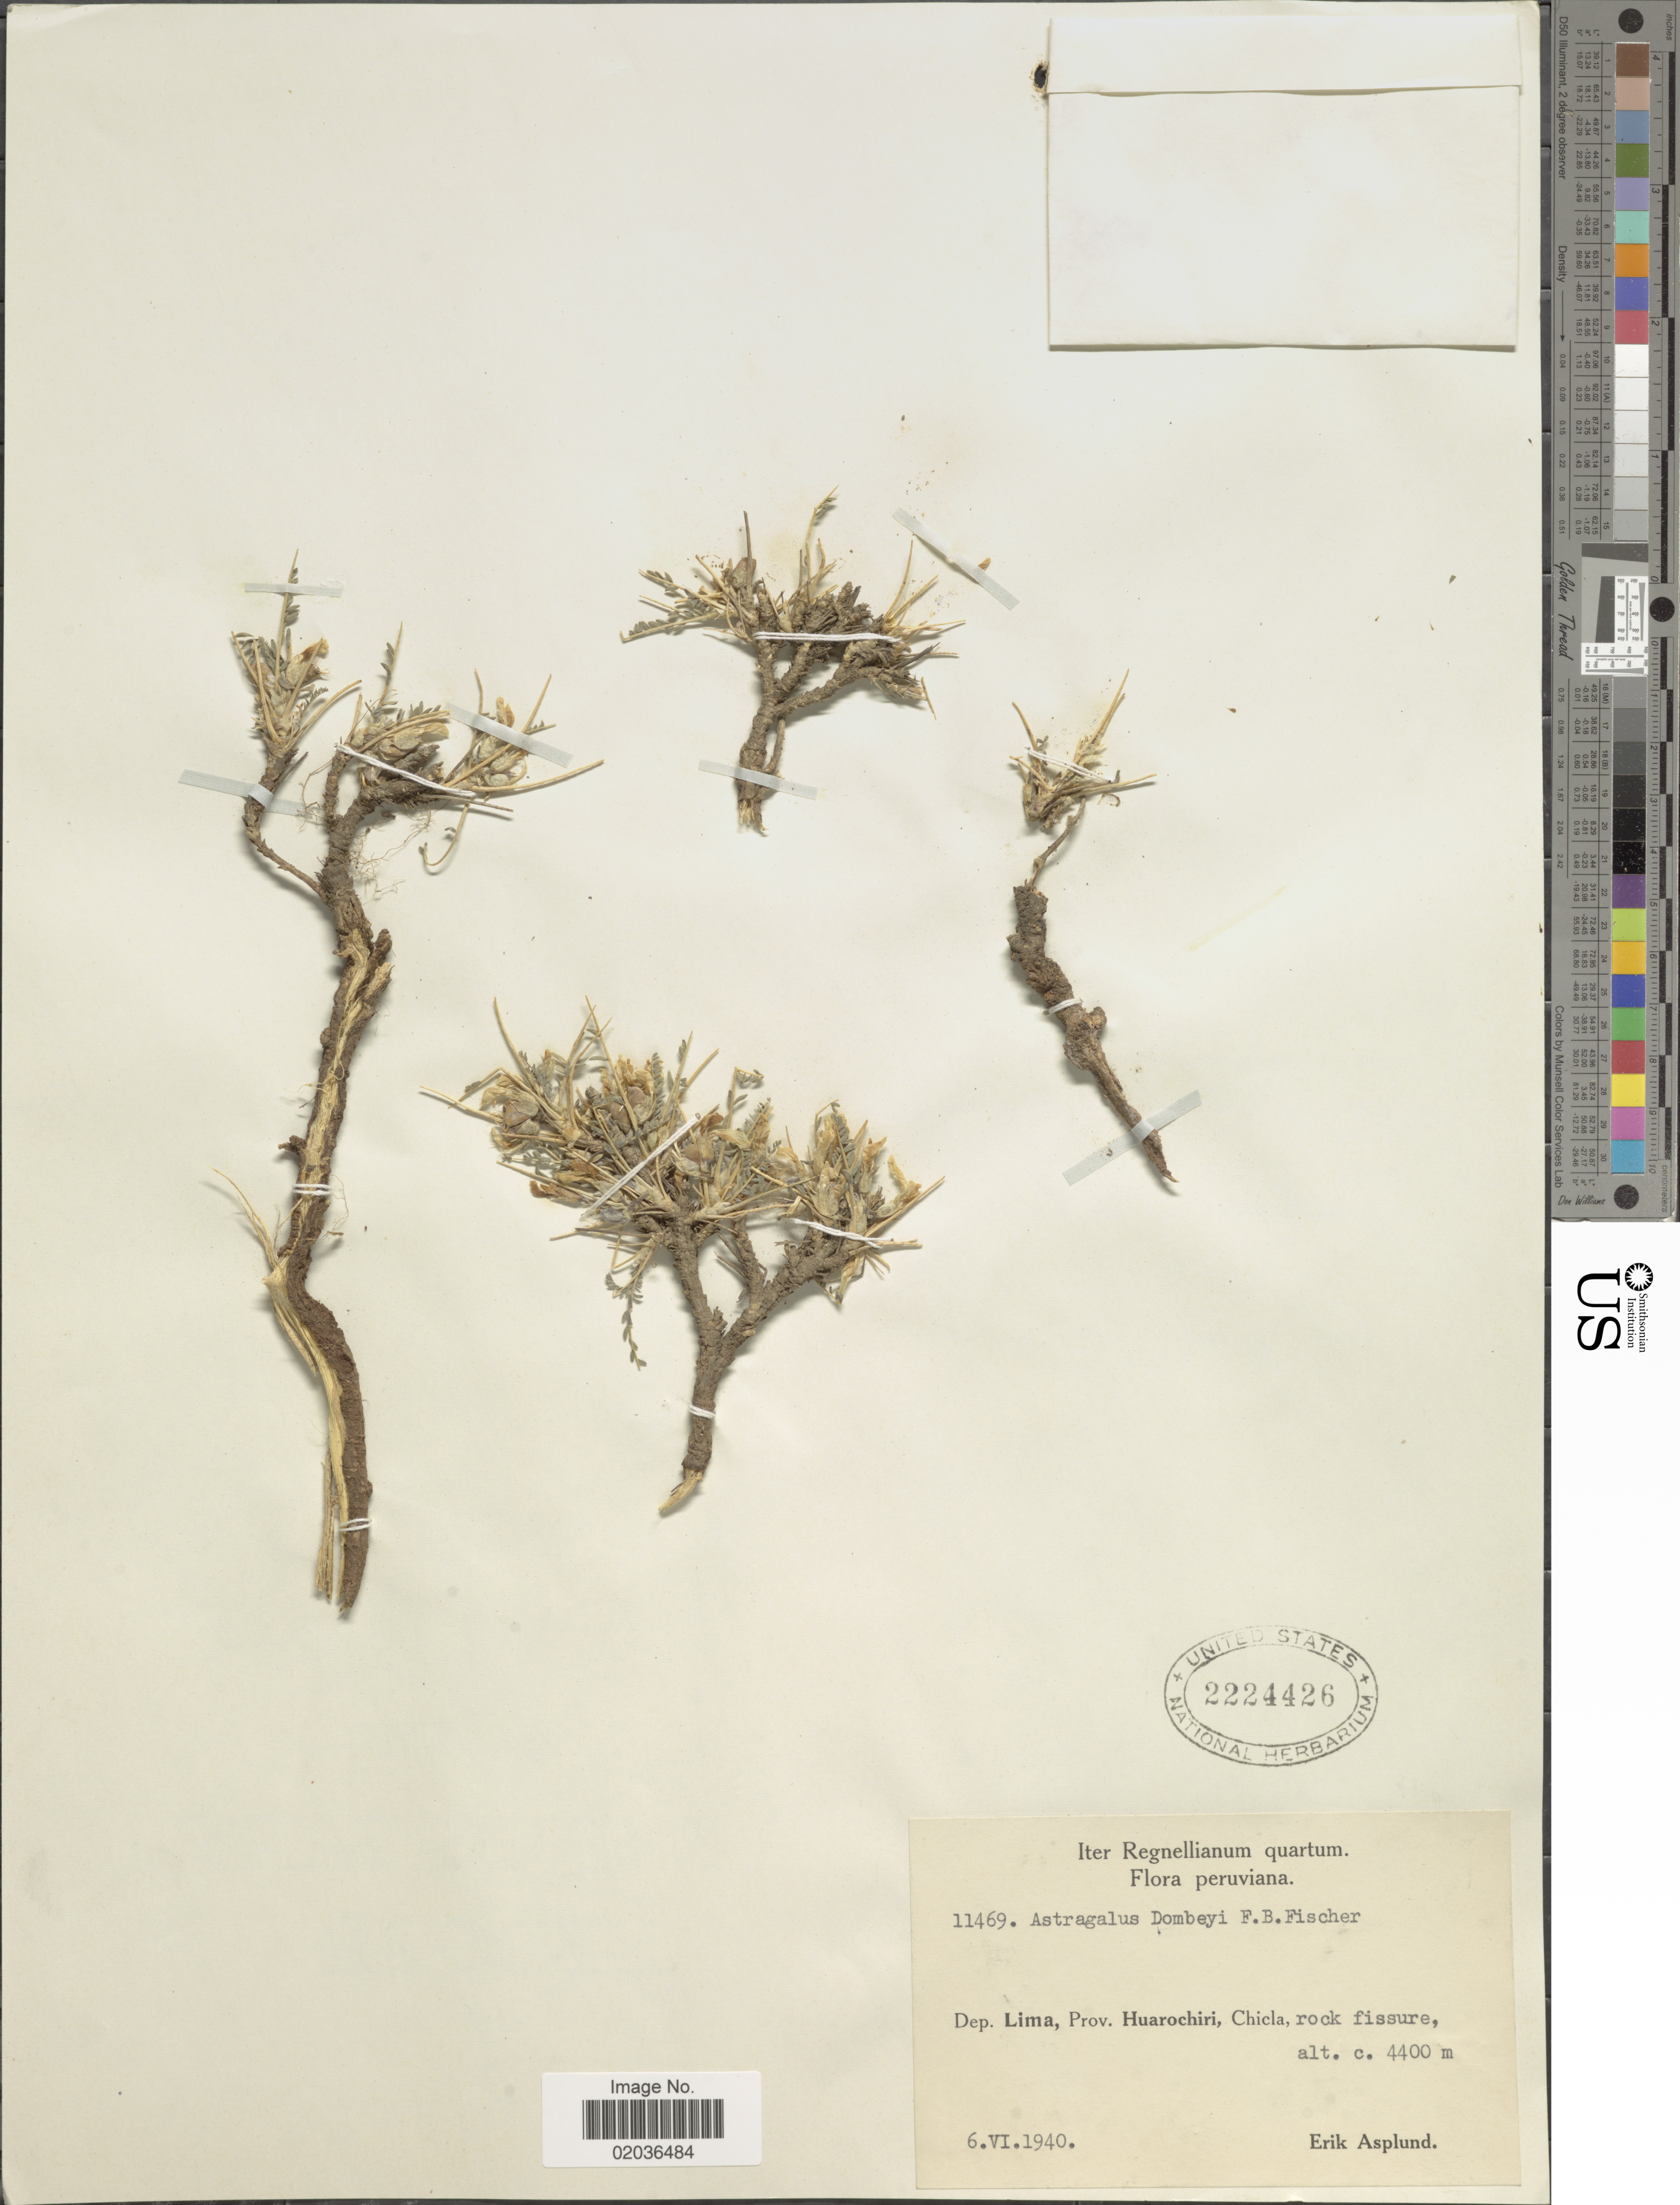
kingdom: Plantae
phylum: Tracheophyta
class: Magnoliopsida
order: Fabales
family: Fabaceae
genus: Astragalus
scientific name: Astragalus dombeyi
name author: Fisch.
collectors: E. Asplund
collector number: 11469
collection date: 1940-06-06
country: Peru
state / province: Lima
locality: Dep. Lima, Prov. Huarochiri, Chicla, rock fissure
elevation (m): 4400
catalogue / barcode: US 2224426